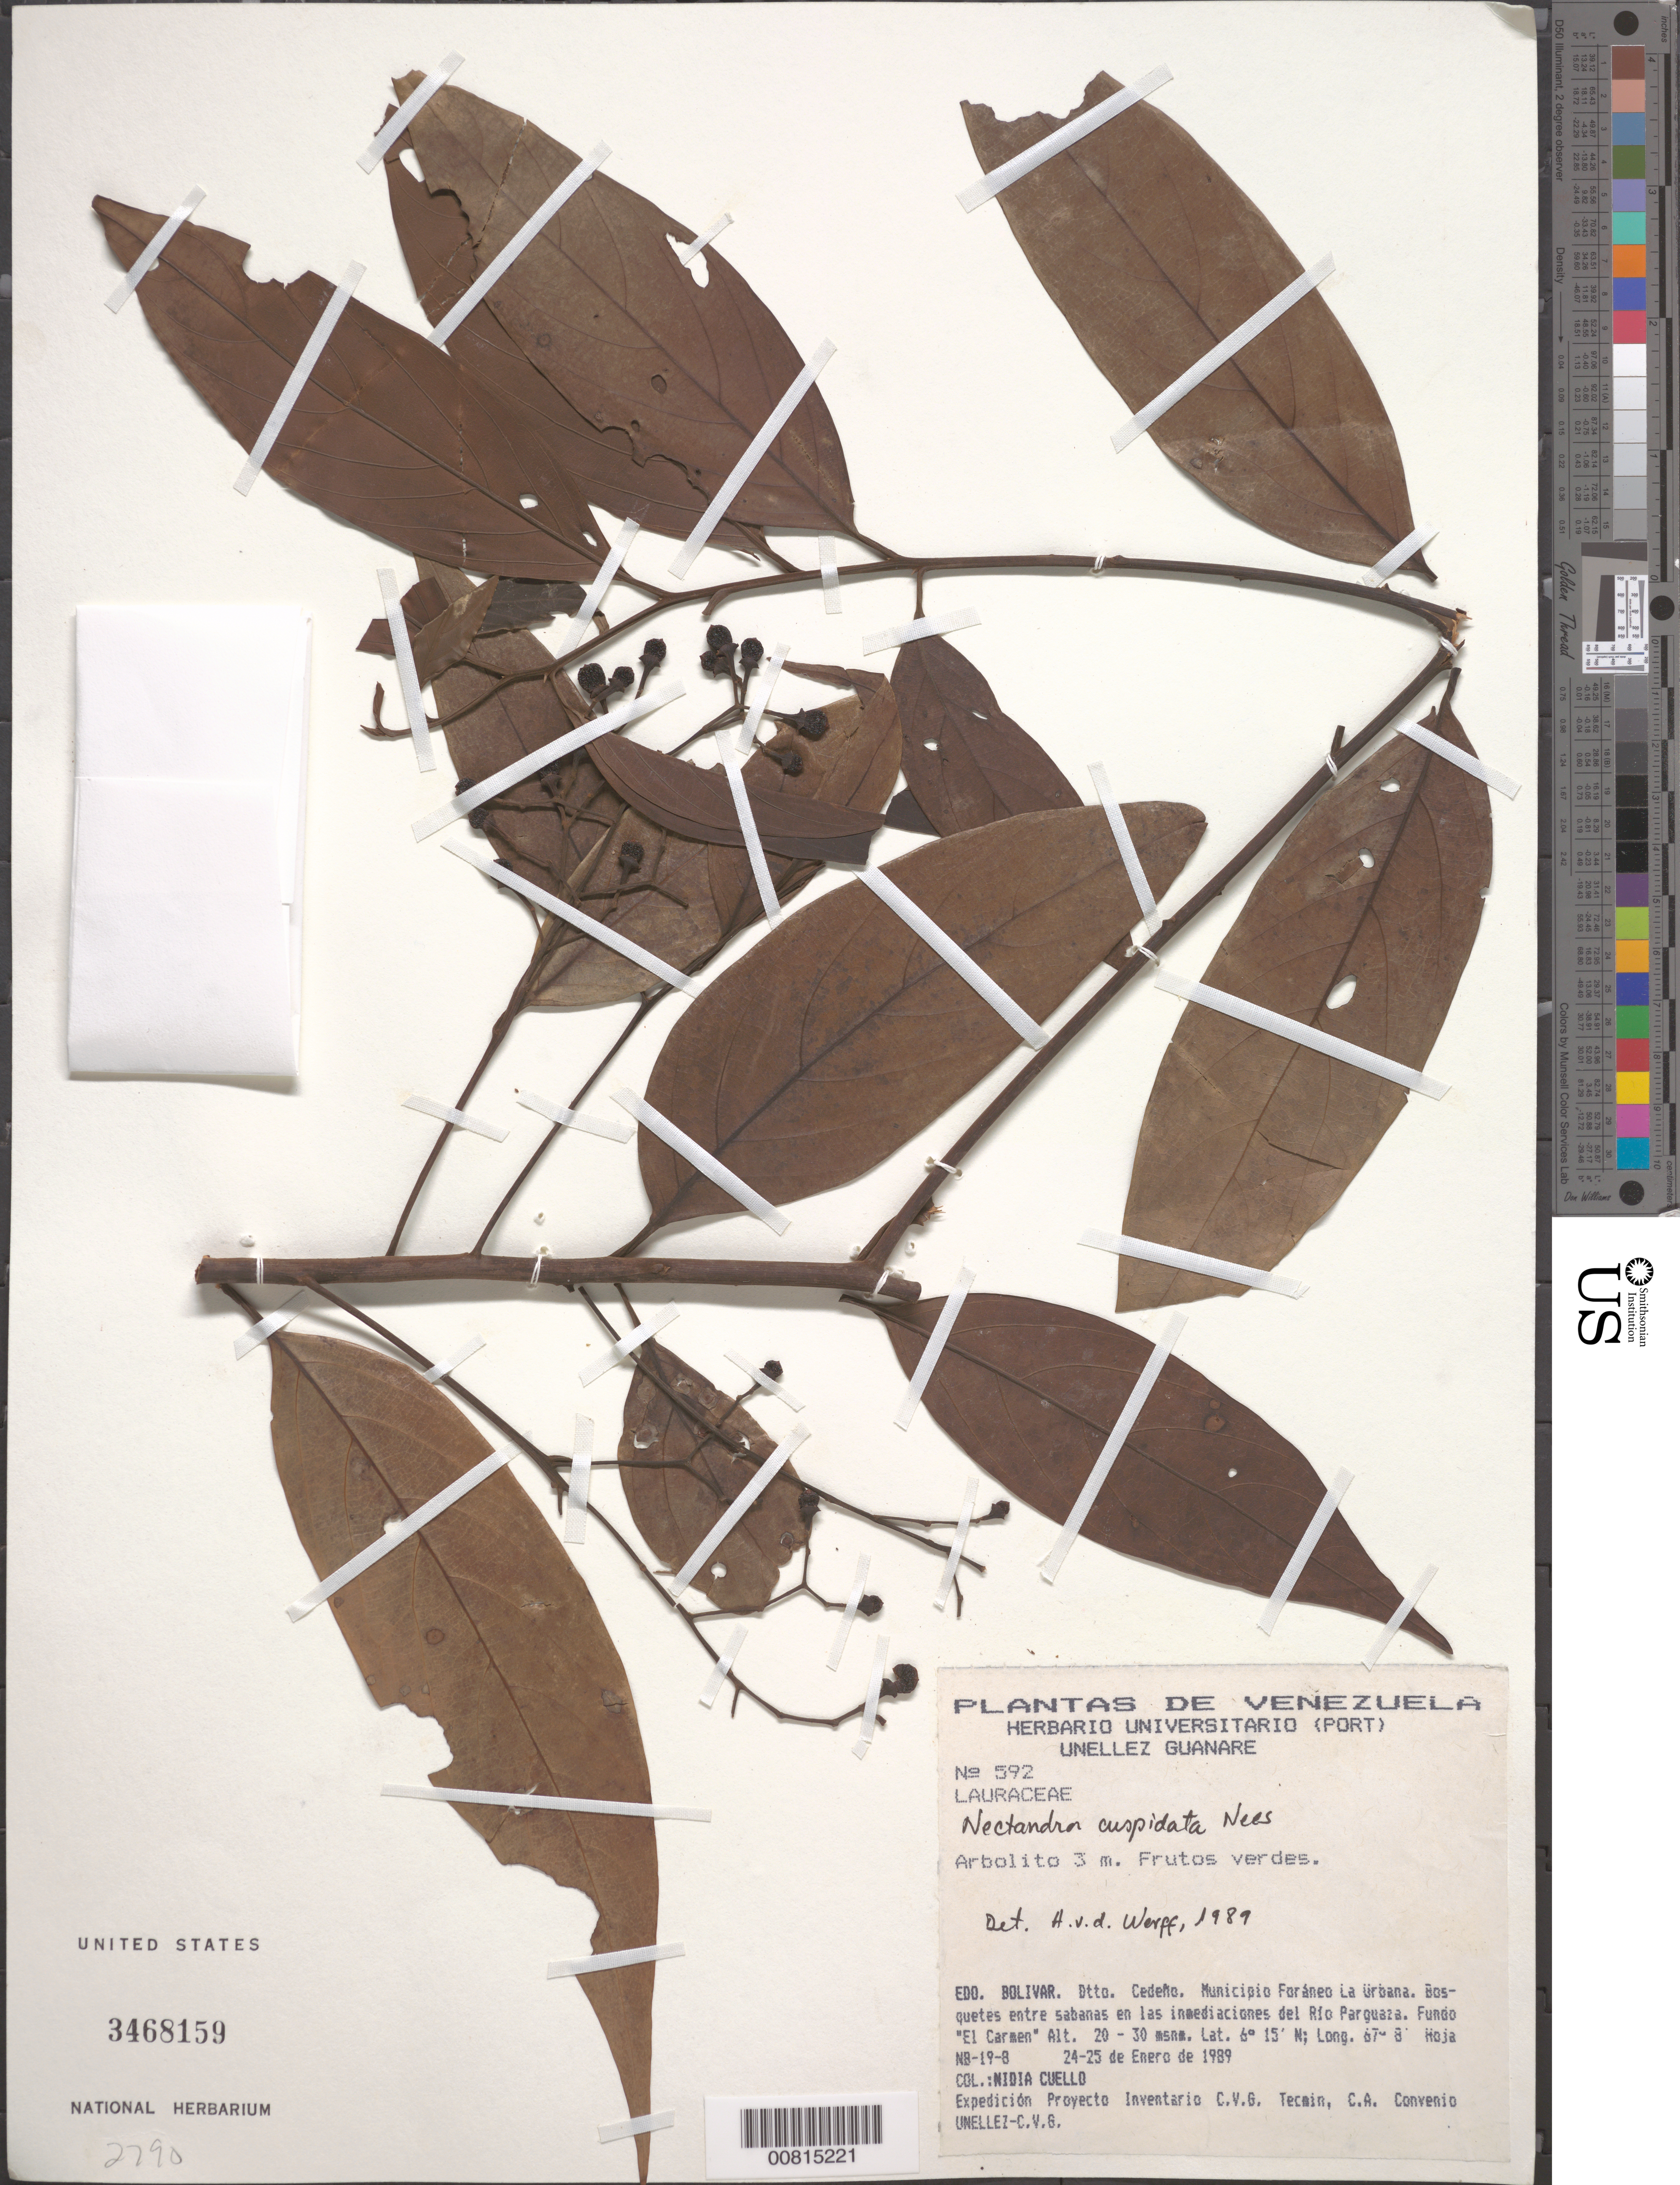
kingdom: Plantae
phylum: Tracheophyta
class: Magnoliopsida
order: Laurales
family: Lauraceae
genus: Nectandra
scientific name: Nectandra cuspidata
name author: Nees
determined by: van der Werff, H., (MO), Missouri Botanical Garden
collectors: N. L. Cuello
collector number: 592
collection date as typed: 24-Jan-89 to 25-Jan-89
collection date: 1989-01-24/1989-01-25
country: Venezuela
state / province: Bolívar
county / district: Cedeño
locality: Río Parguaza. Fundo "El Carmen"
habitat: Bosquetes entre sabanas en las inmediaciones del rio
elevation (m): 20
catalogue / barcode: US 3468159